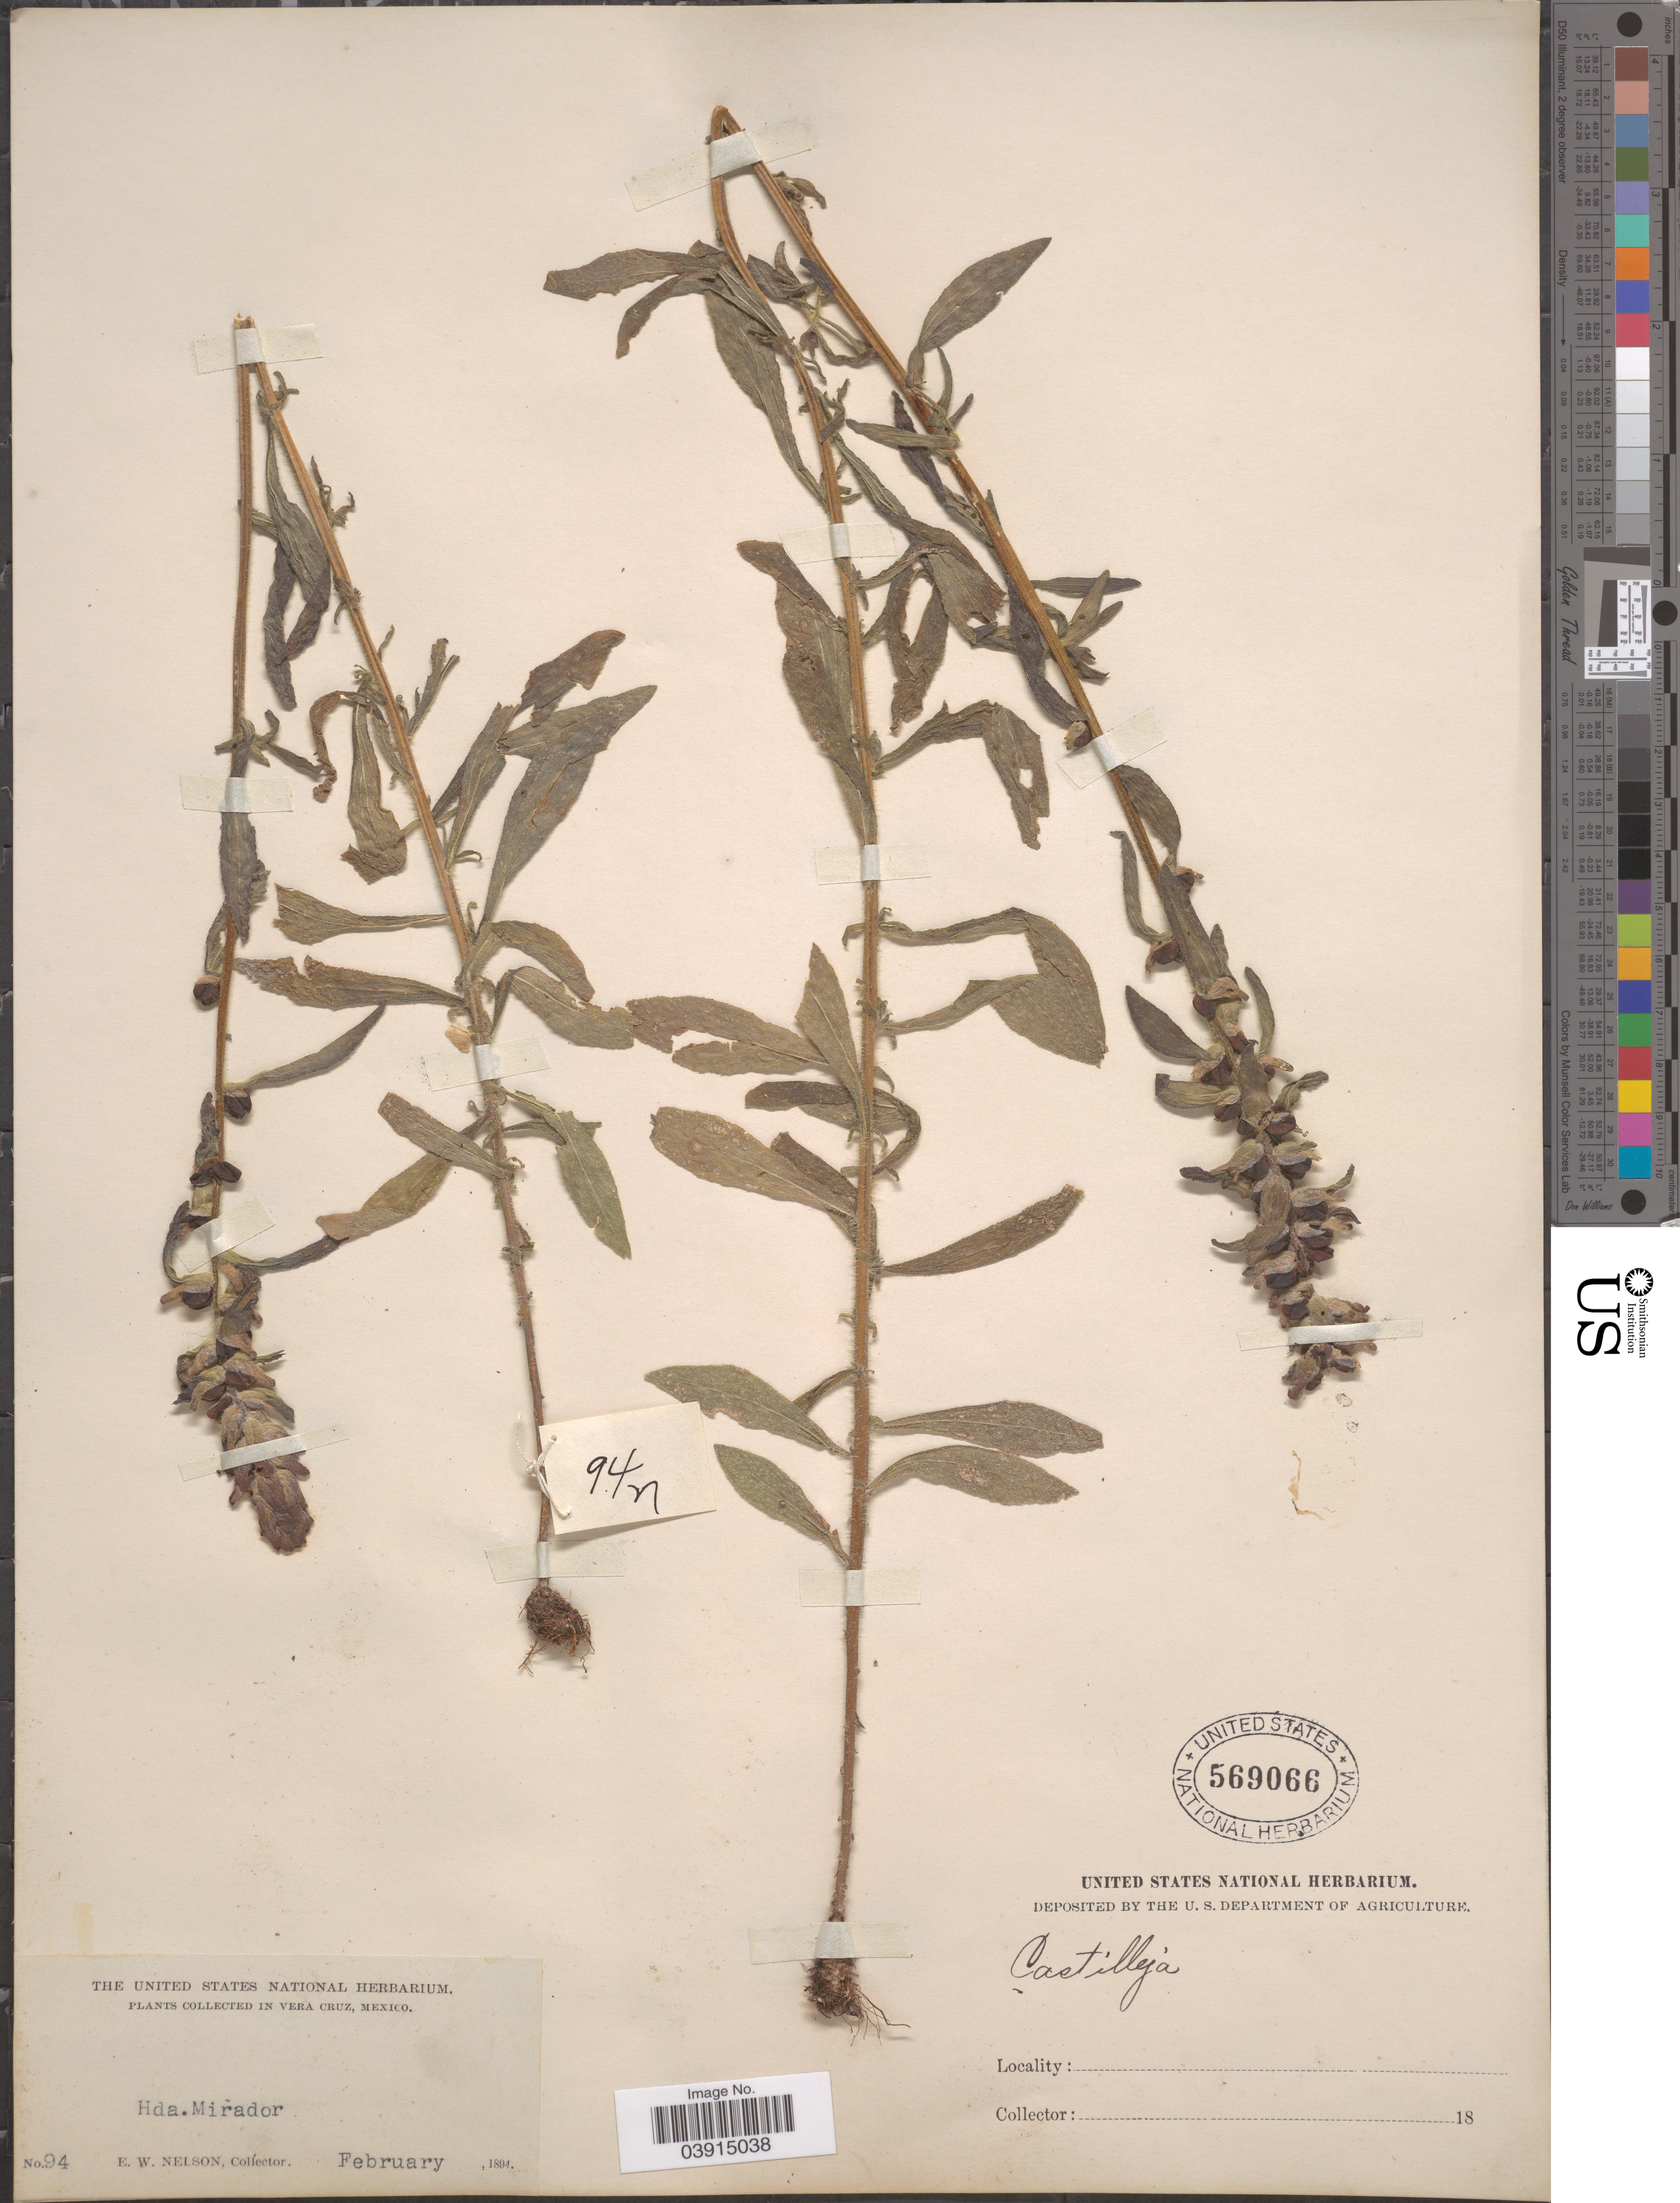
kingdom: Plantae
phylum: Tracheophyta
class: Magnoliopsida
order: Lamiales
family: Orobanchaceae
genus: Castilleja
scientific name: Castilleja arvensis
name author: Schltdl. & Cham.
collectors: E. W. Nelson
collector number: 94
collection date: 1894-02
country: Mexico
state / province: Veracruz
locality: Vera Cruz. Hda. Mirador.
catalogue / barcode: US 569066